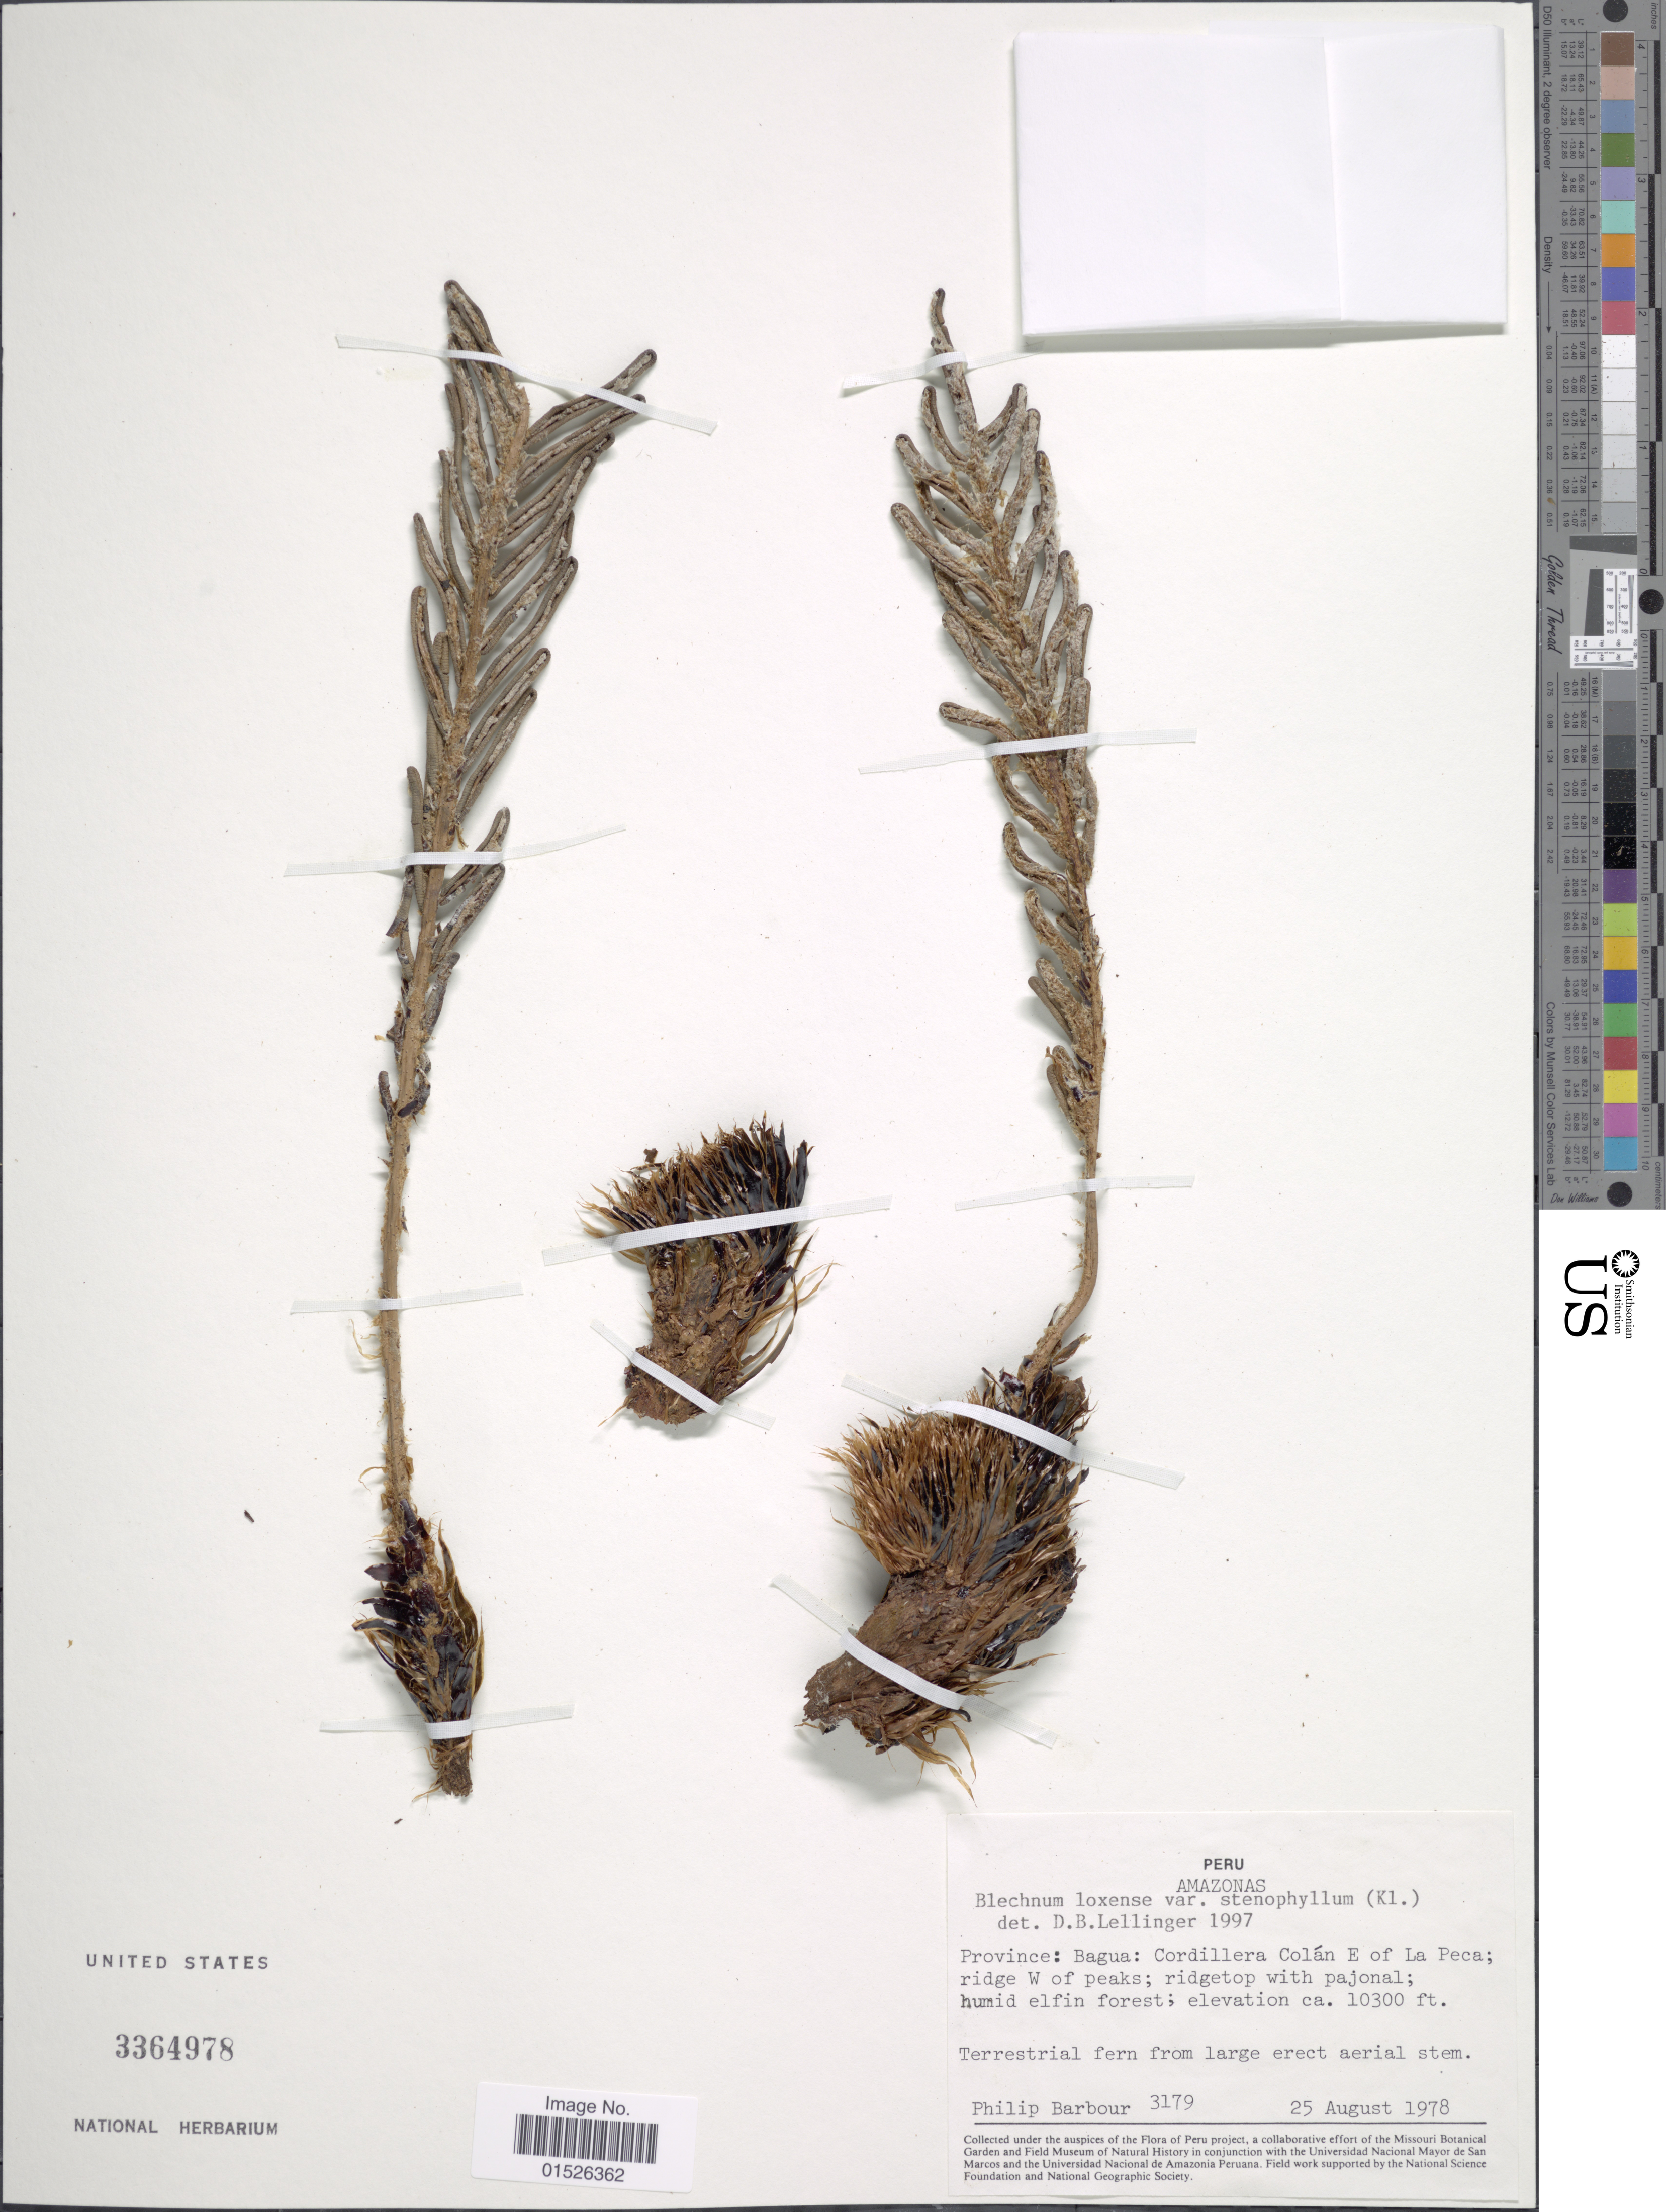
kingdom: Plantae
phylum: Tracheophyta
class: Polypodiopsida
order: Polypodiales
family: Blechnaceae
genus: Blechnum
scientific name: Blechnum loxense var. stenophyllum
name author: (Klotzsch) Lellinger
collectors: P. Barbour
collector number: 3179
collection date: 1978-08-25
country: Peru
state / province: Amazonas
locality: Peru, Amazonas. Province: Bagua: Cordillera Colan E of La Peca ridge W of peaks.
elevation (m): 3139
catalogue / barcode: US 3364978